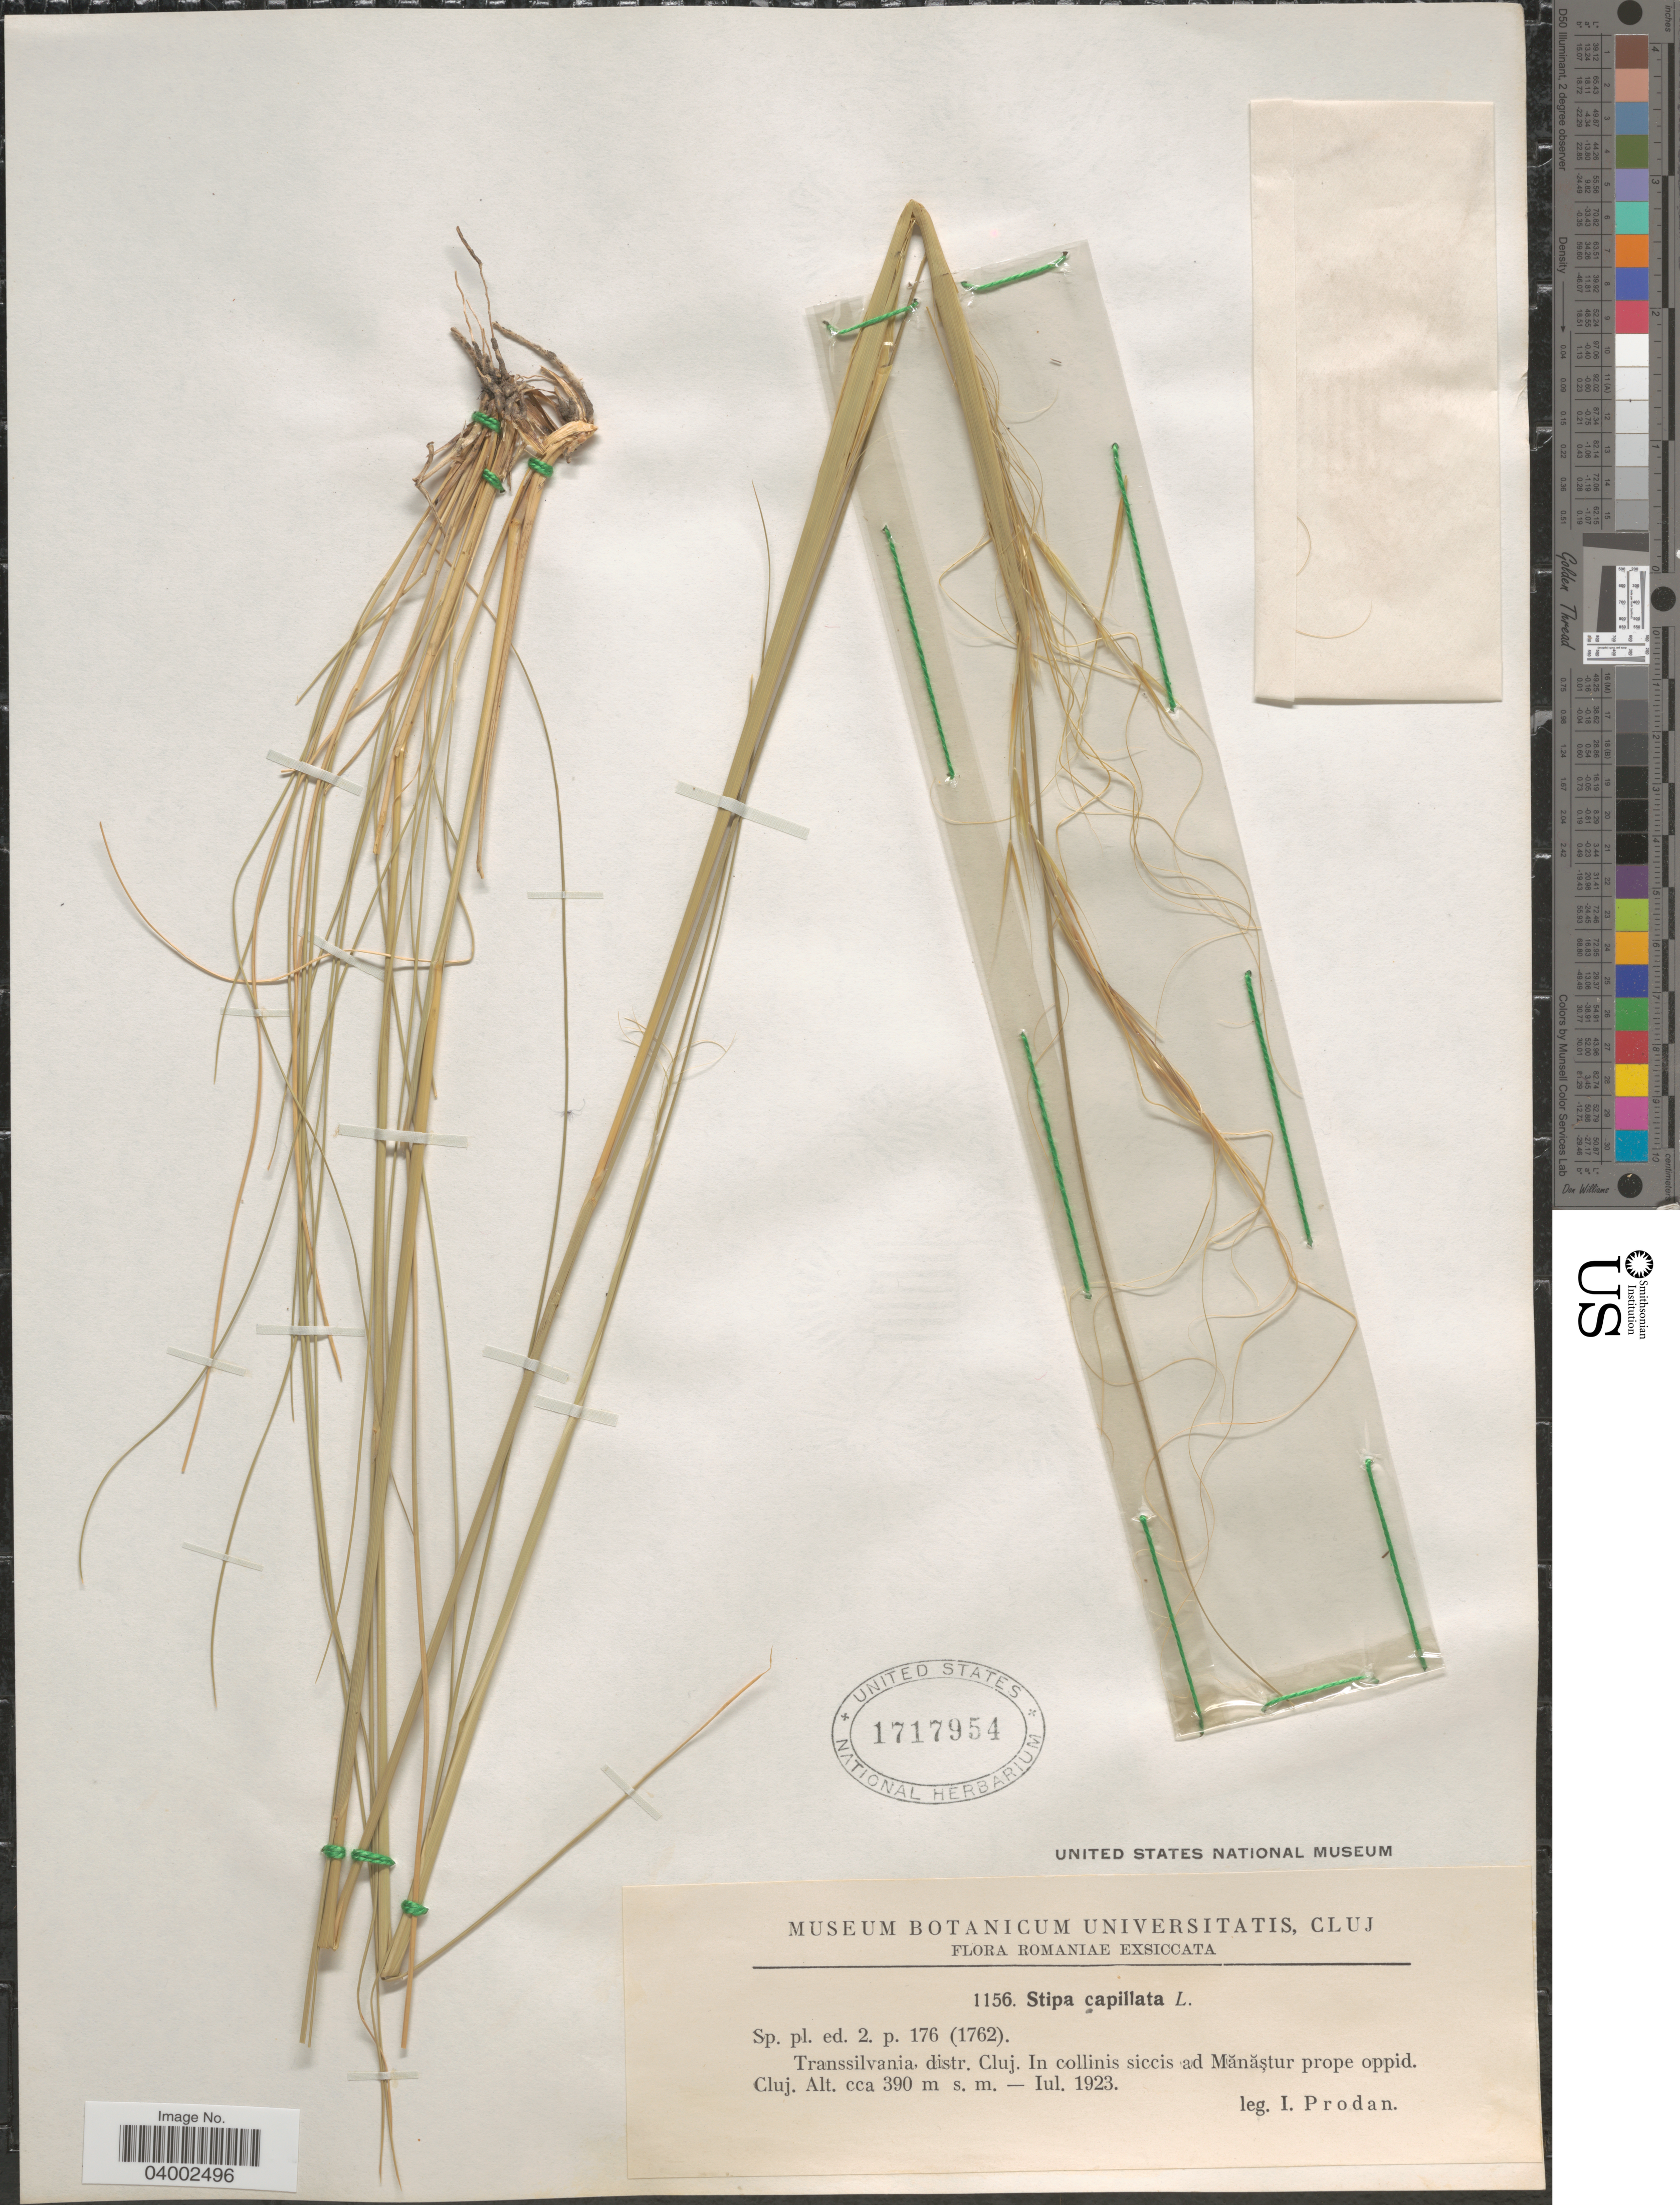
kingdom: Plantae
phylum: Tracheophyta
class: Liliopsida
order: Poales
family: Poaceae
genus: Stipa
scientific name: Stipa capillata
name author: L.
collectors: I. Prodán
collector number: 1156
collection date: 1923-07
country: Romania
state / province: Cluj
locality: Transsilvania, distr. Cluj. In collinis siccis ad Manaştur prope oppid. Cluj.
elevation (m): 390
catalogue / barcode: US 1717954